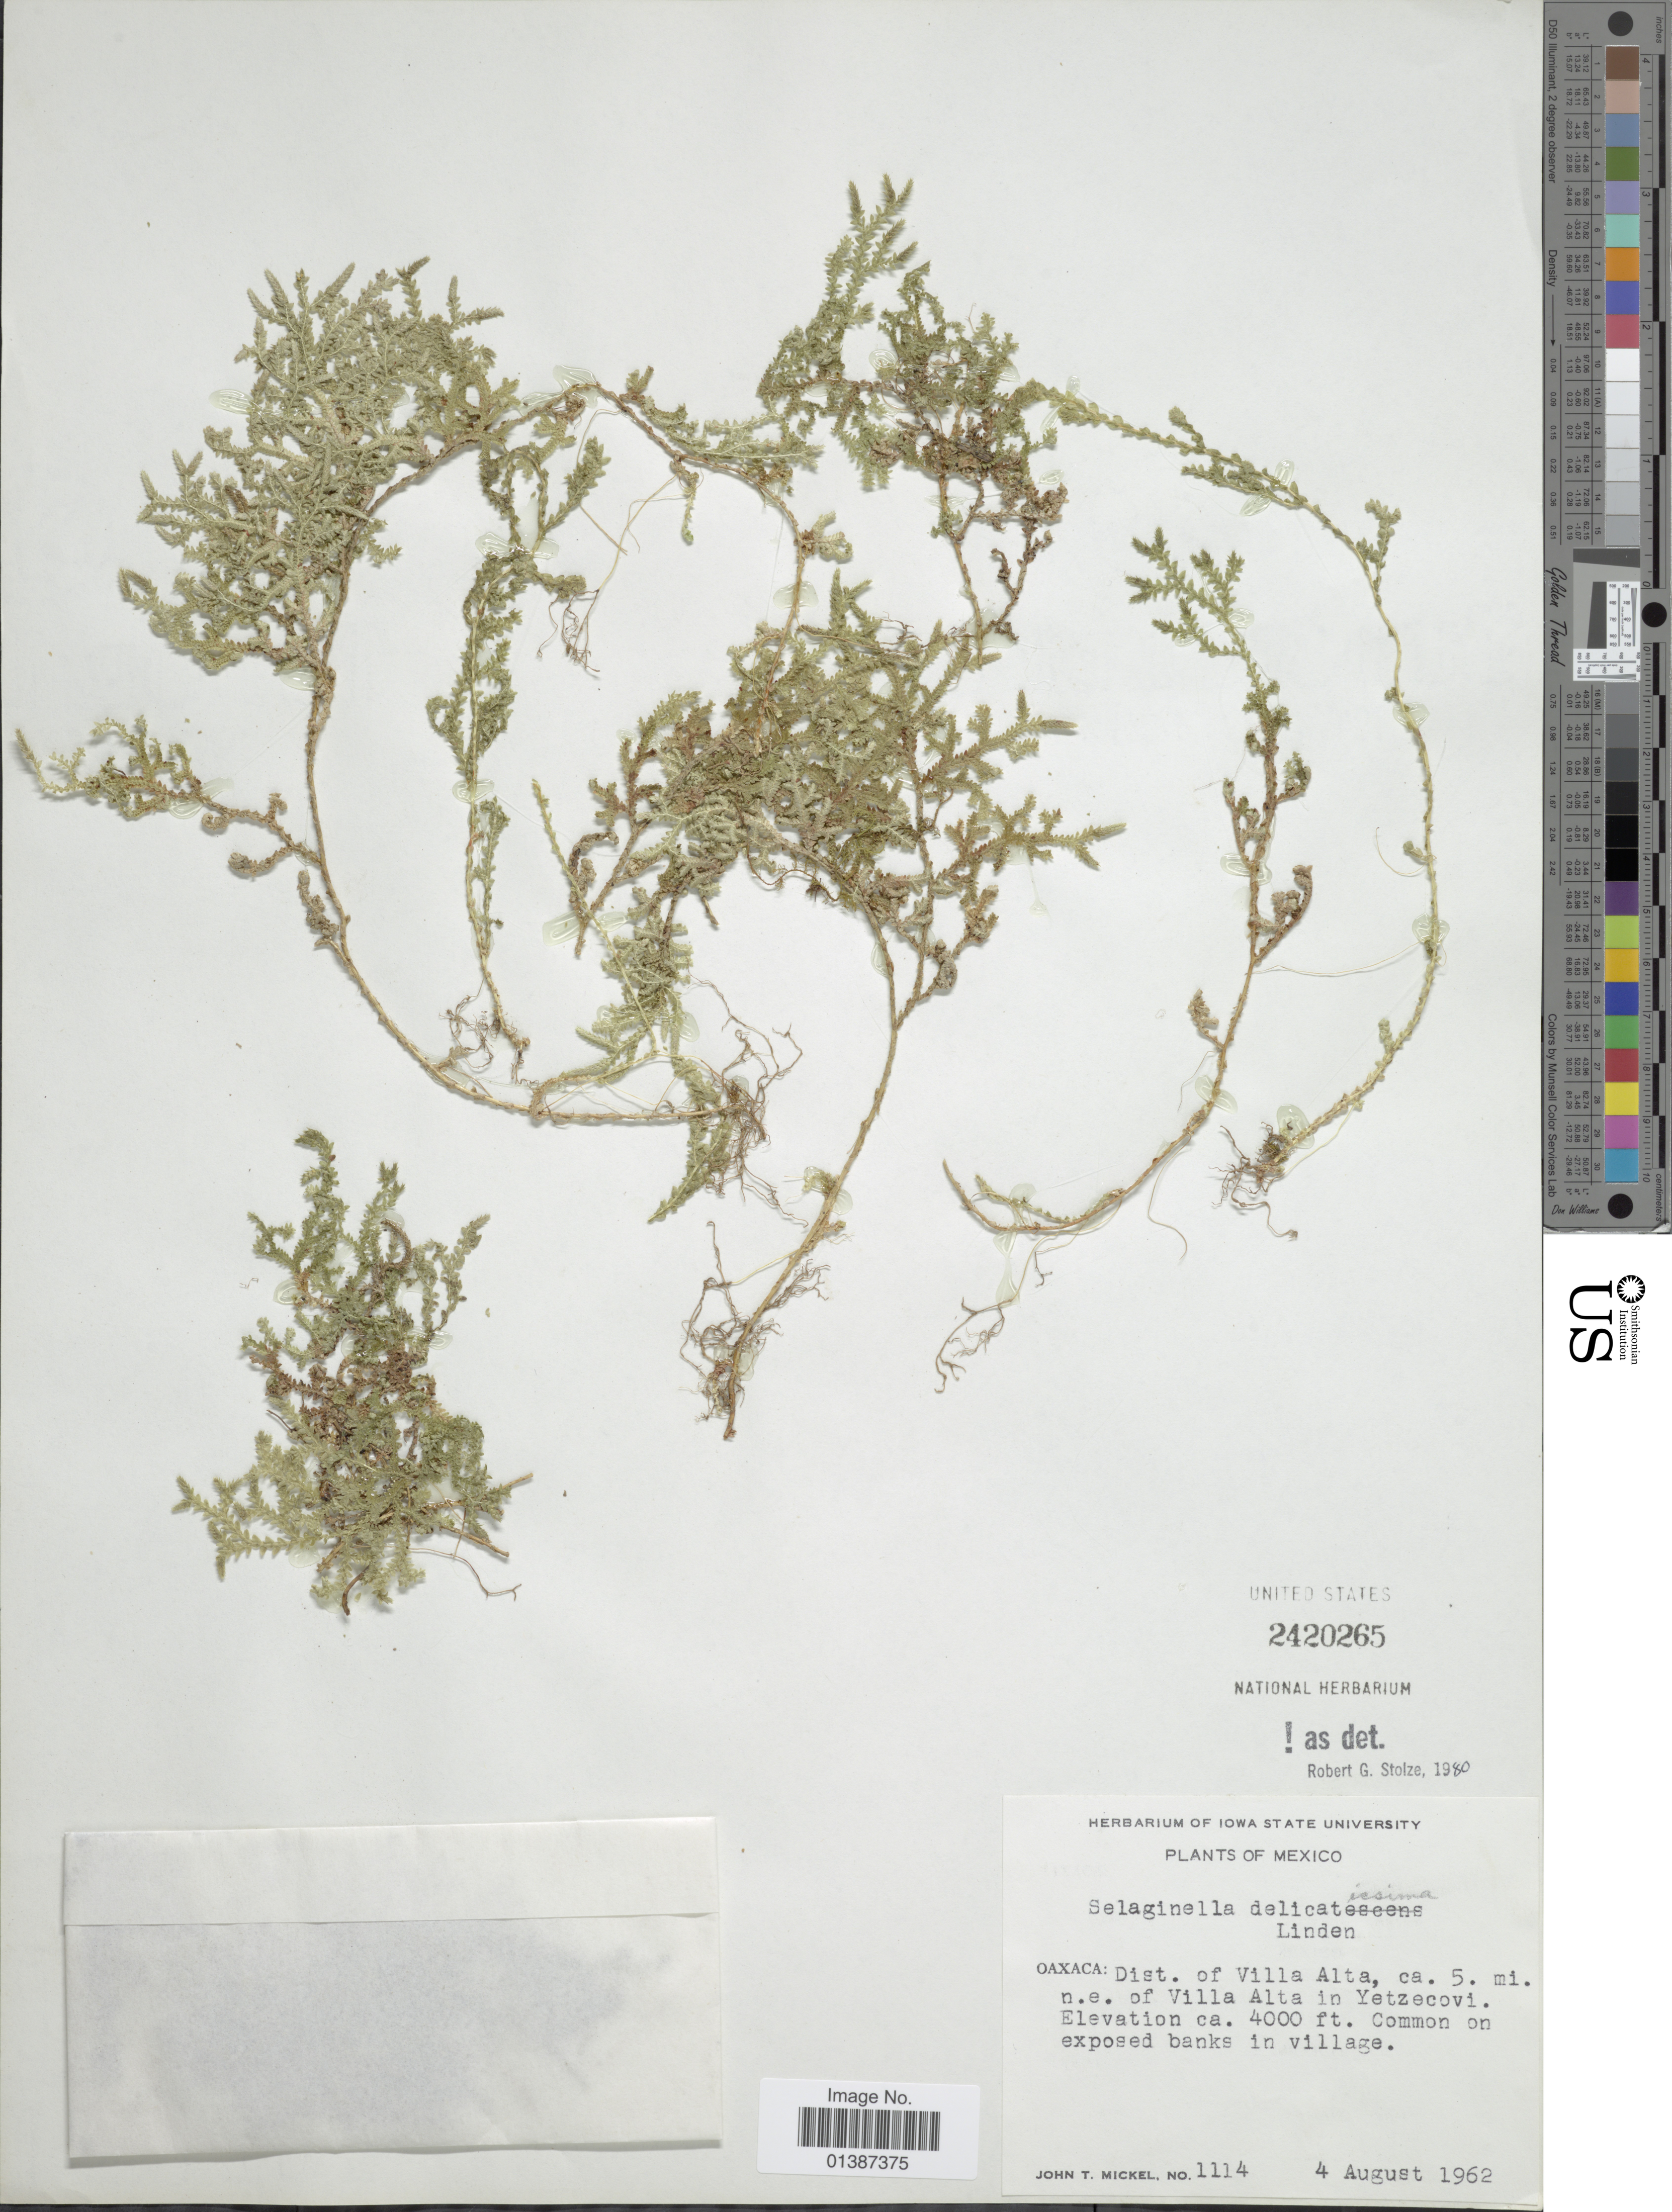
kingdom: Plantae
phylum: Tracheophyta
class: Lycopodiopsida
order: Selaginellales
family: Selaginellaceae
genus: Selaginella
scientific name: Selaginella delicatissima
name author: Linden ex A. Braun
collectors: J. T. Mickel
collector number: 1114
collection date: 1962-08-04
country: Mexico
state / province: Oaxaca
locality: Dist. of villa Alta, ca 5. mi. n.e. of Villa Alta in Yetzecovi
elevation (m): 1219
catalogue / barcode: US 2420265